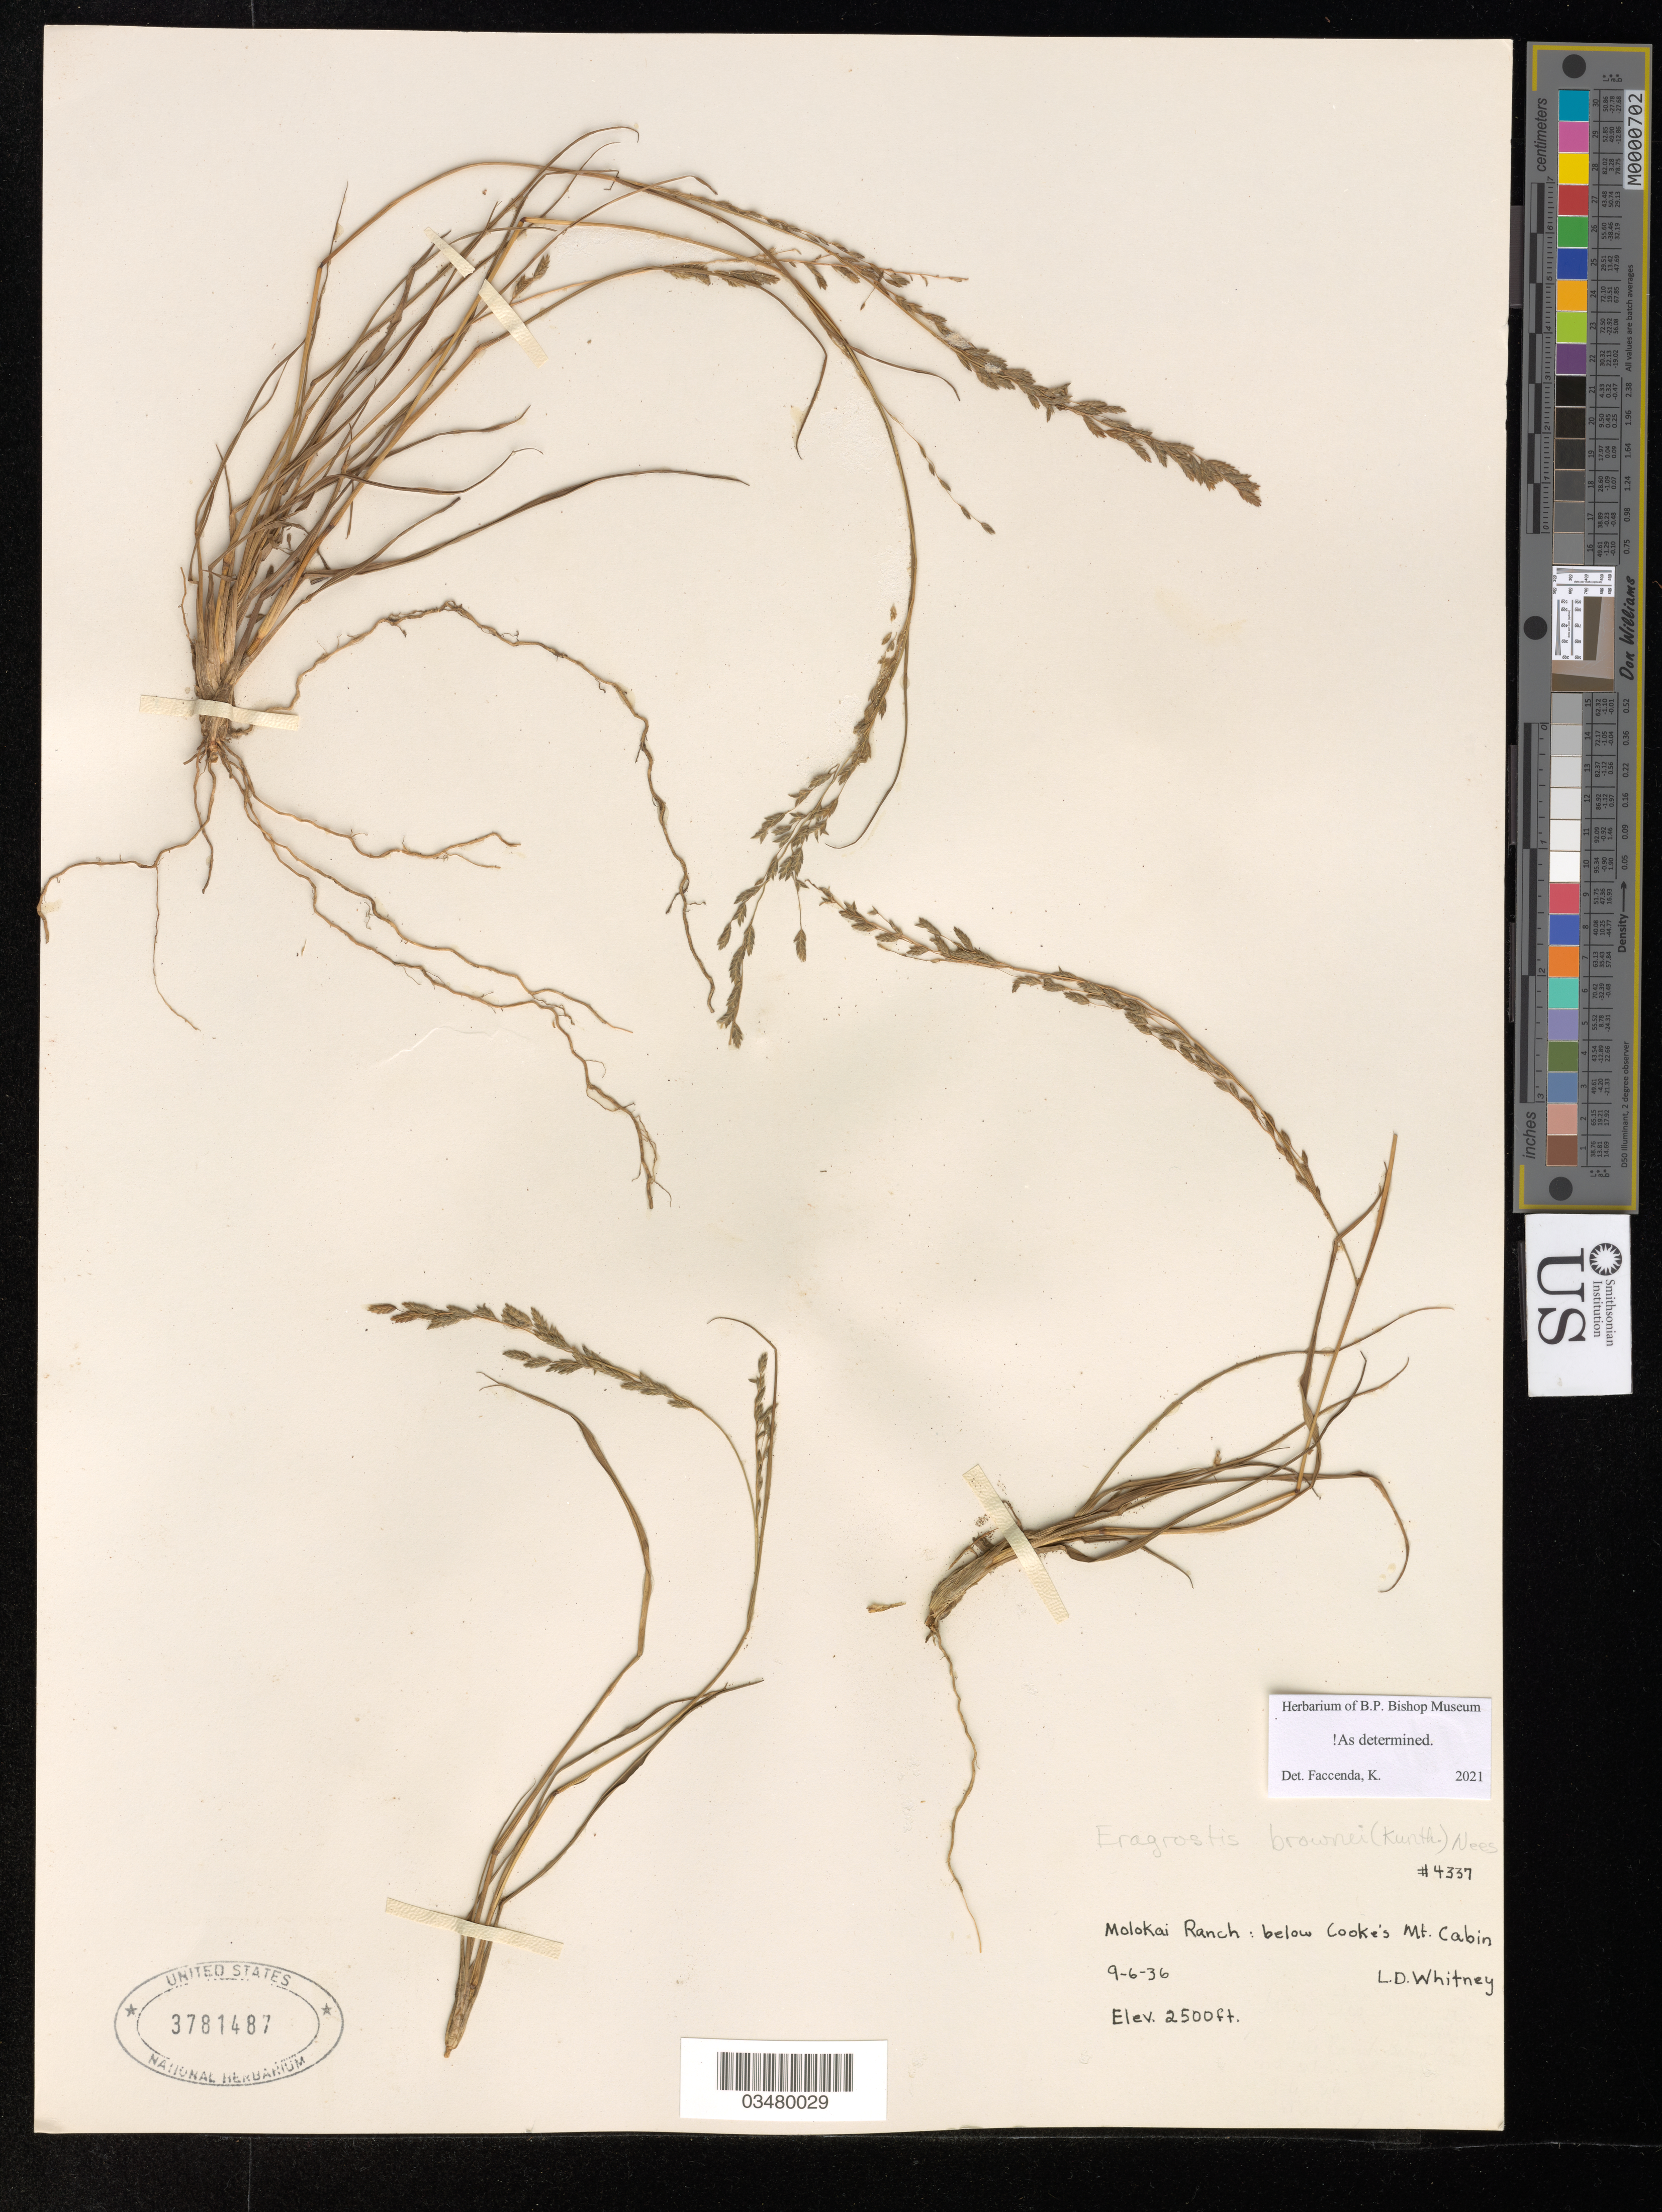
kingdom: Plantae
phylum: Tracheophyta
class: Liliopsida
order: Poales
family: Poaceae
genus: Eragrostis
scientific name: Eragrostis brownii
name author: (Kunth) Nees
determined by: Faccenda, K.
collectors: L. Whitney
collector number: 4337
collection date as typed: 9-6-36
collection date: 1936-09-06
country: United States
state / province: Hawaii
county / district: Maui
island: Moloka'i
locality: Molokai Ranch, below Cooke's Mt. Cabin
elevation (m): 762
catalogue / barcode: US 3781487